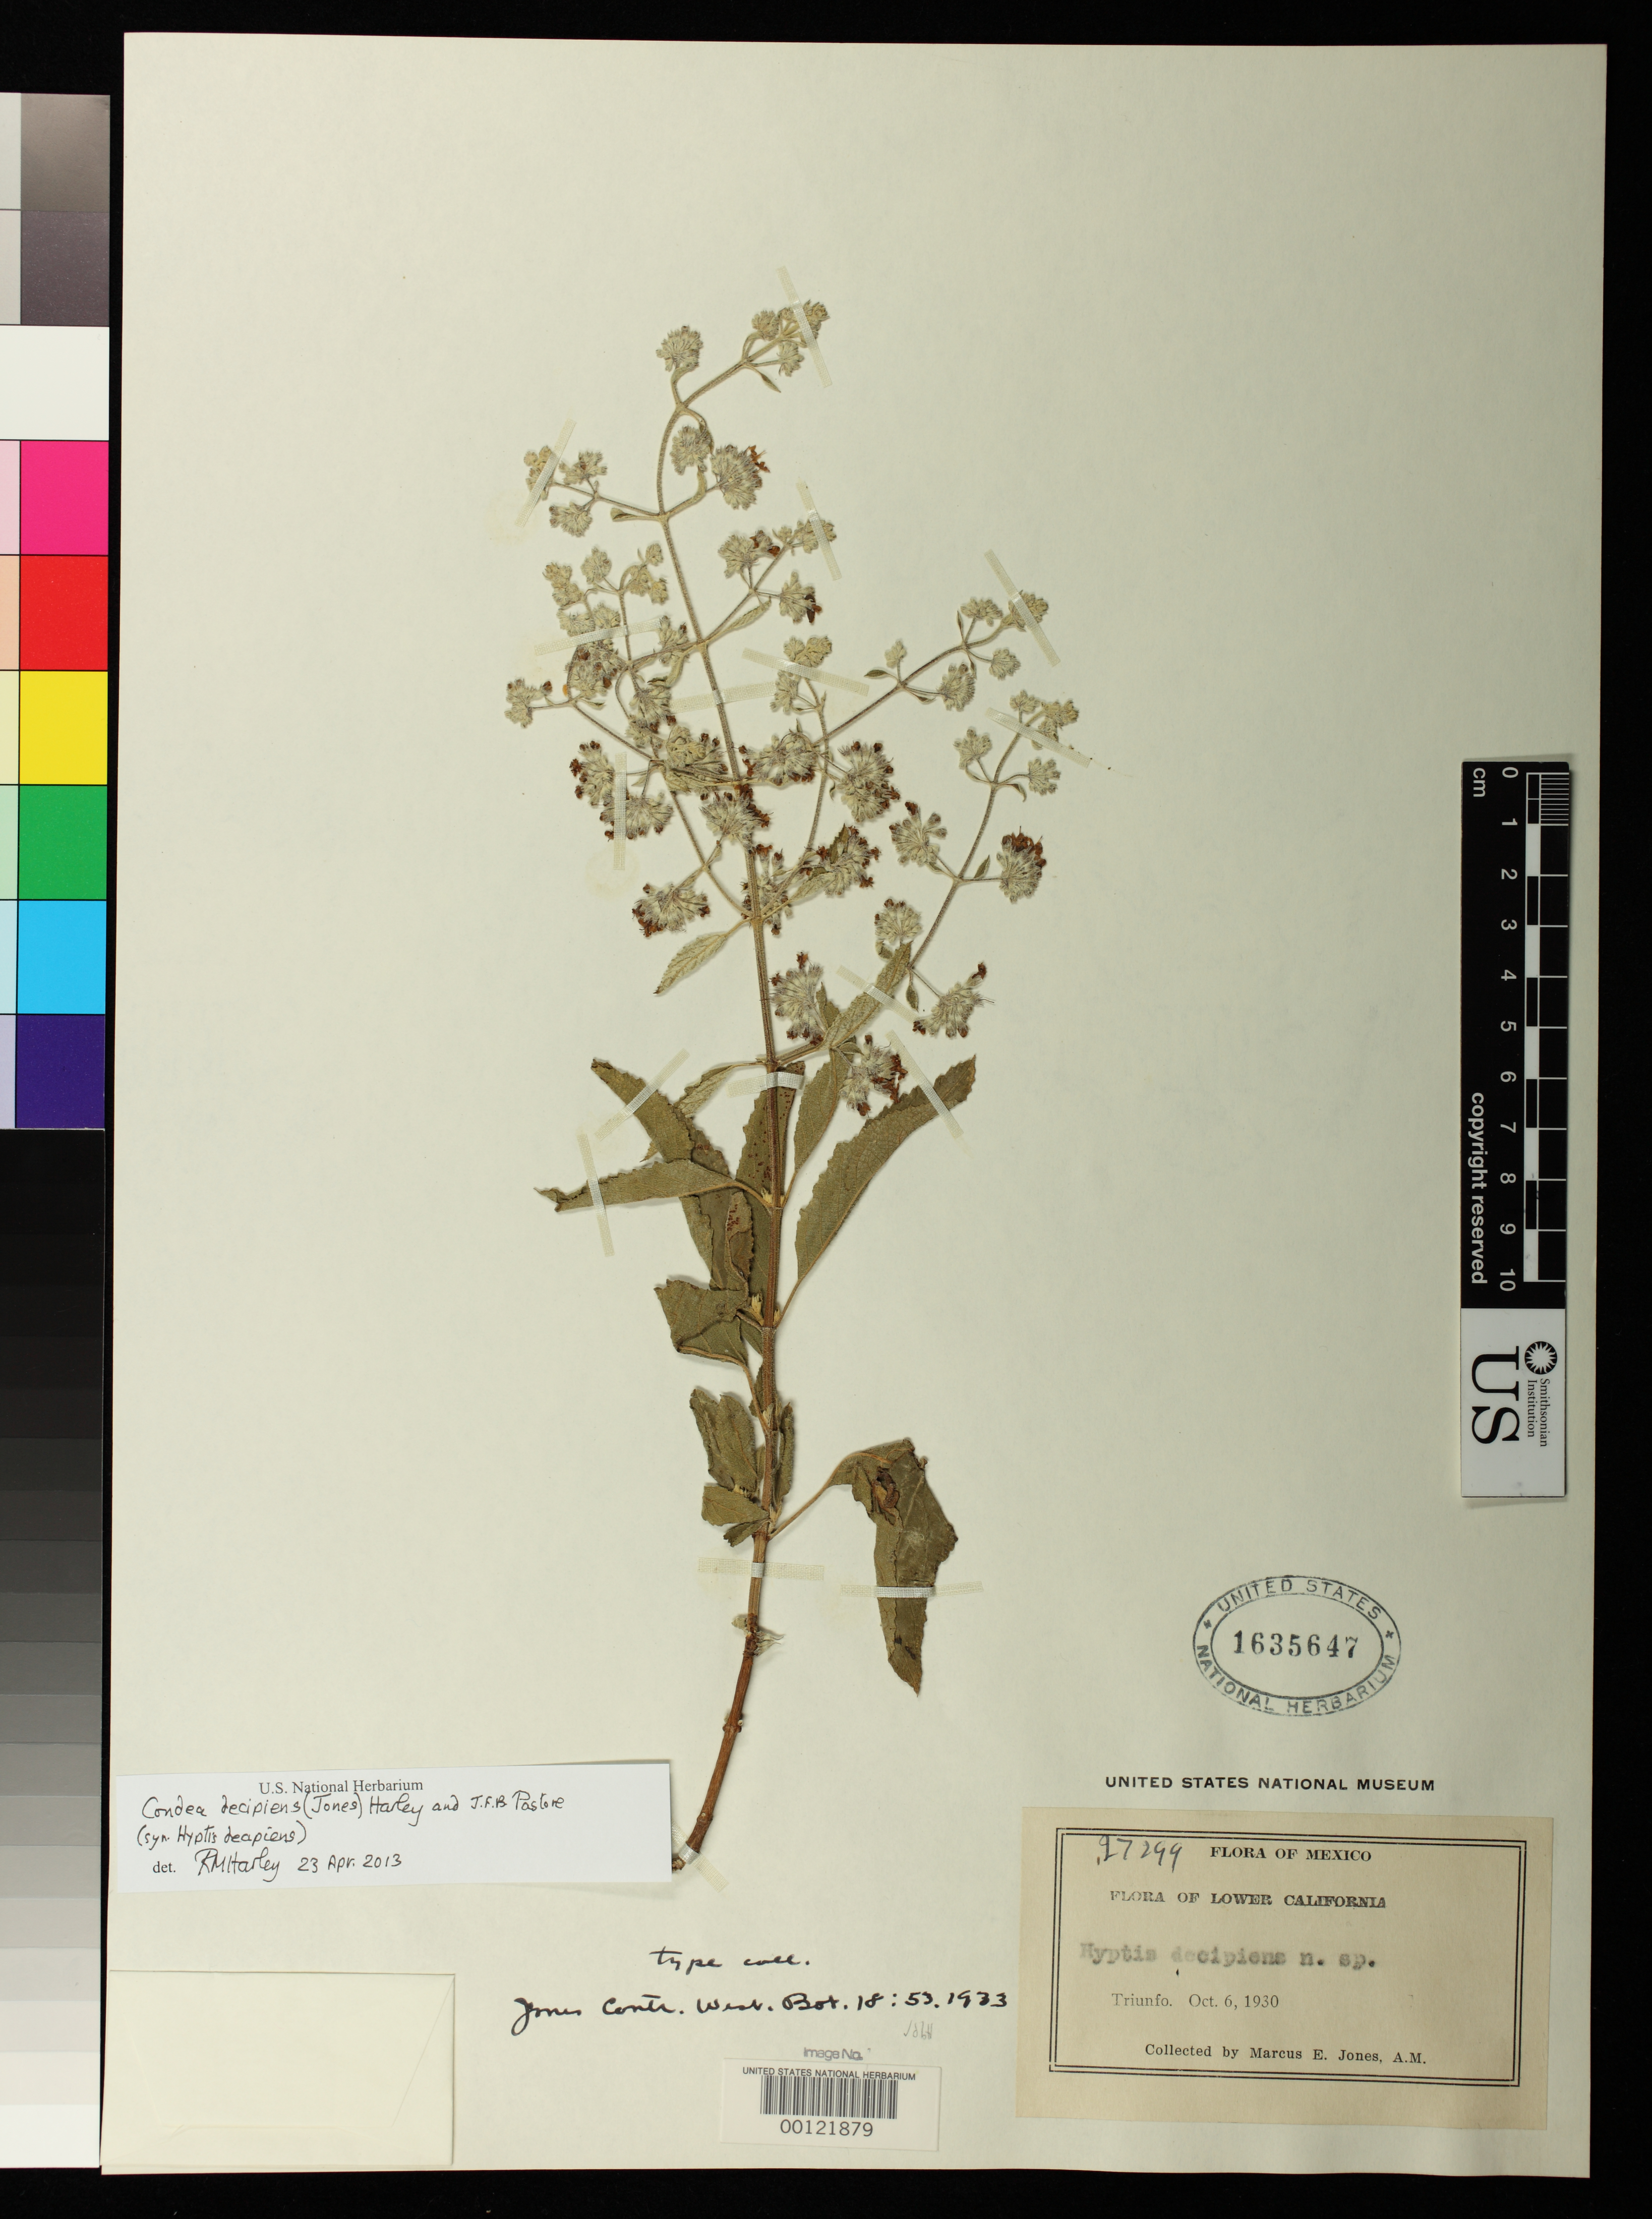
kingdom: Plantae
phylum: Tracheophyta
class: Magnoliopsida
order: Lamiales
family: Lamiaceae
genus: Hyptis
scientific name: Hyptis decipiens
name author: M.E. Jones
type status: Isotype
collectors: M. E. Jones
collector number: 27299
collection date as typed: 06 Oct 1930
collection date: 1930-10-06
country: Mexico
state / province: Baja California Sur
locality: Triunfo.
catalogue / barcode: US 1635647